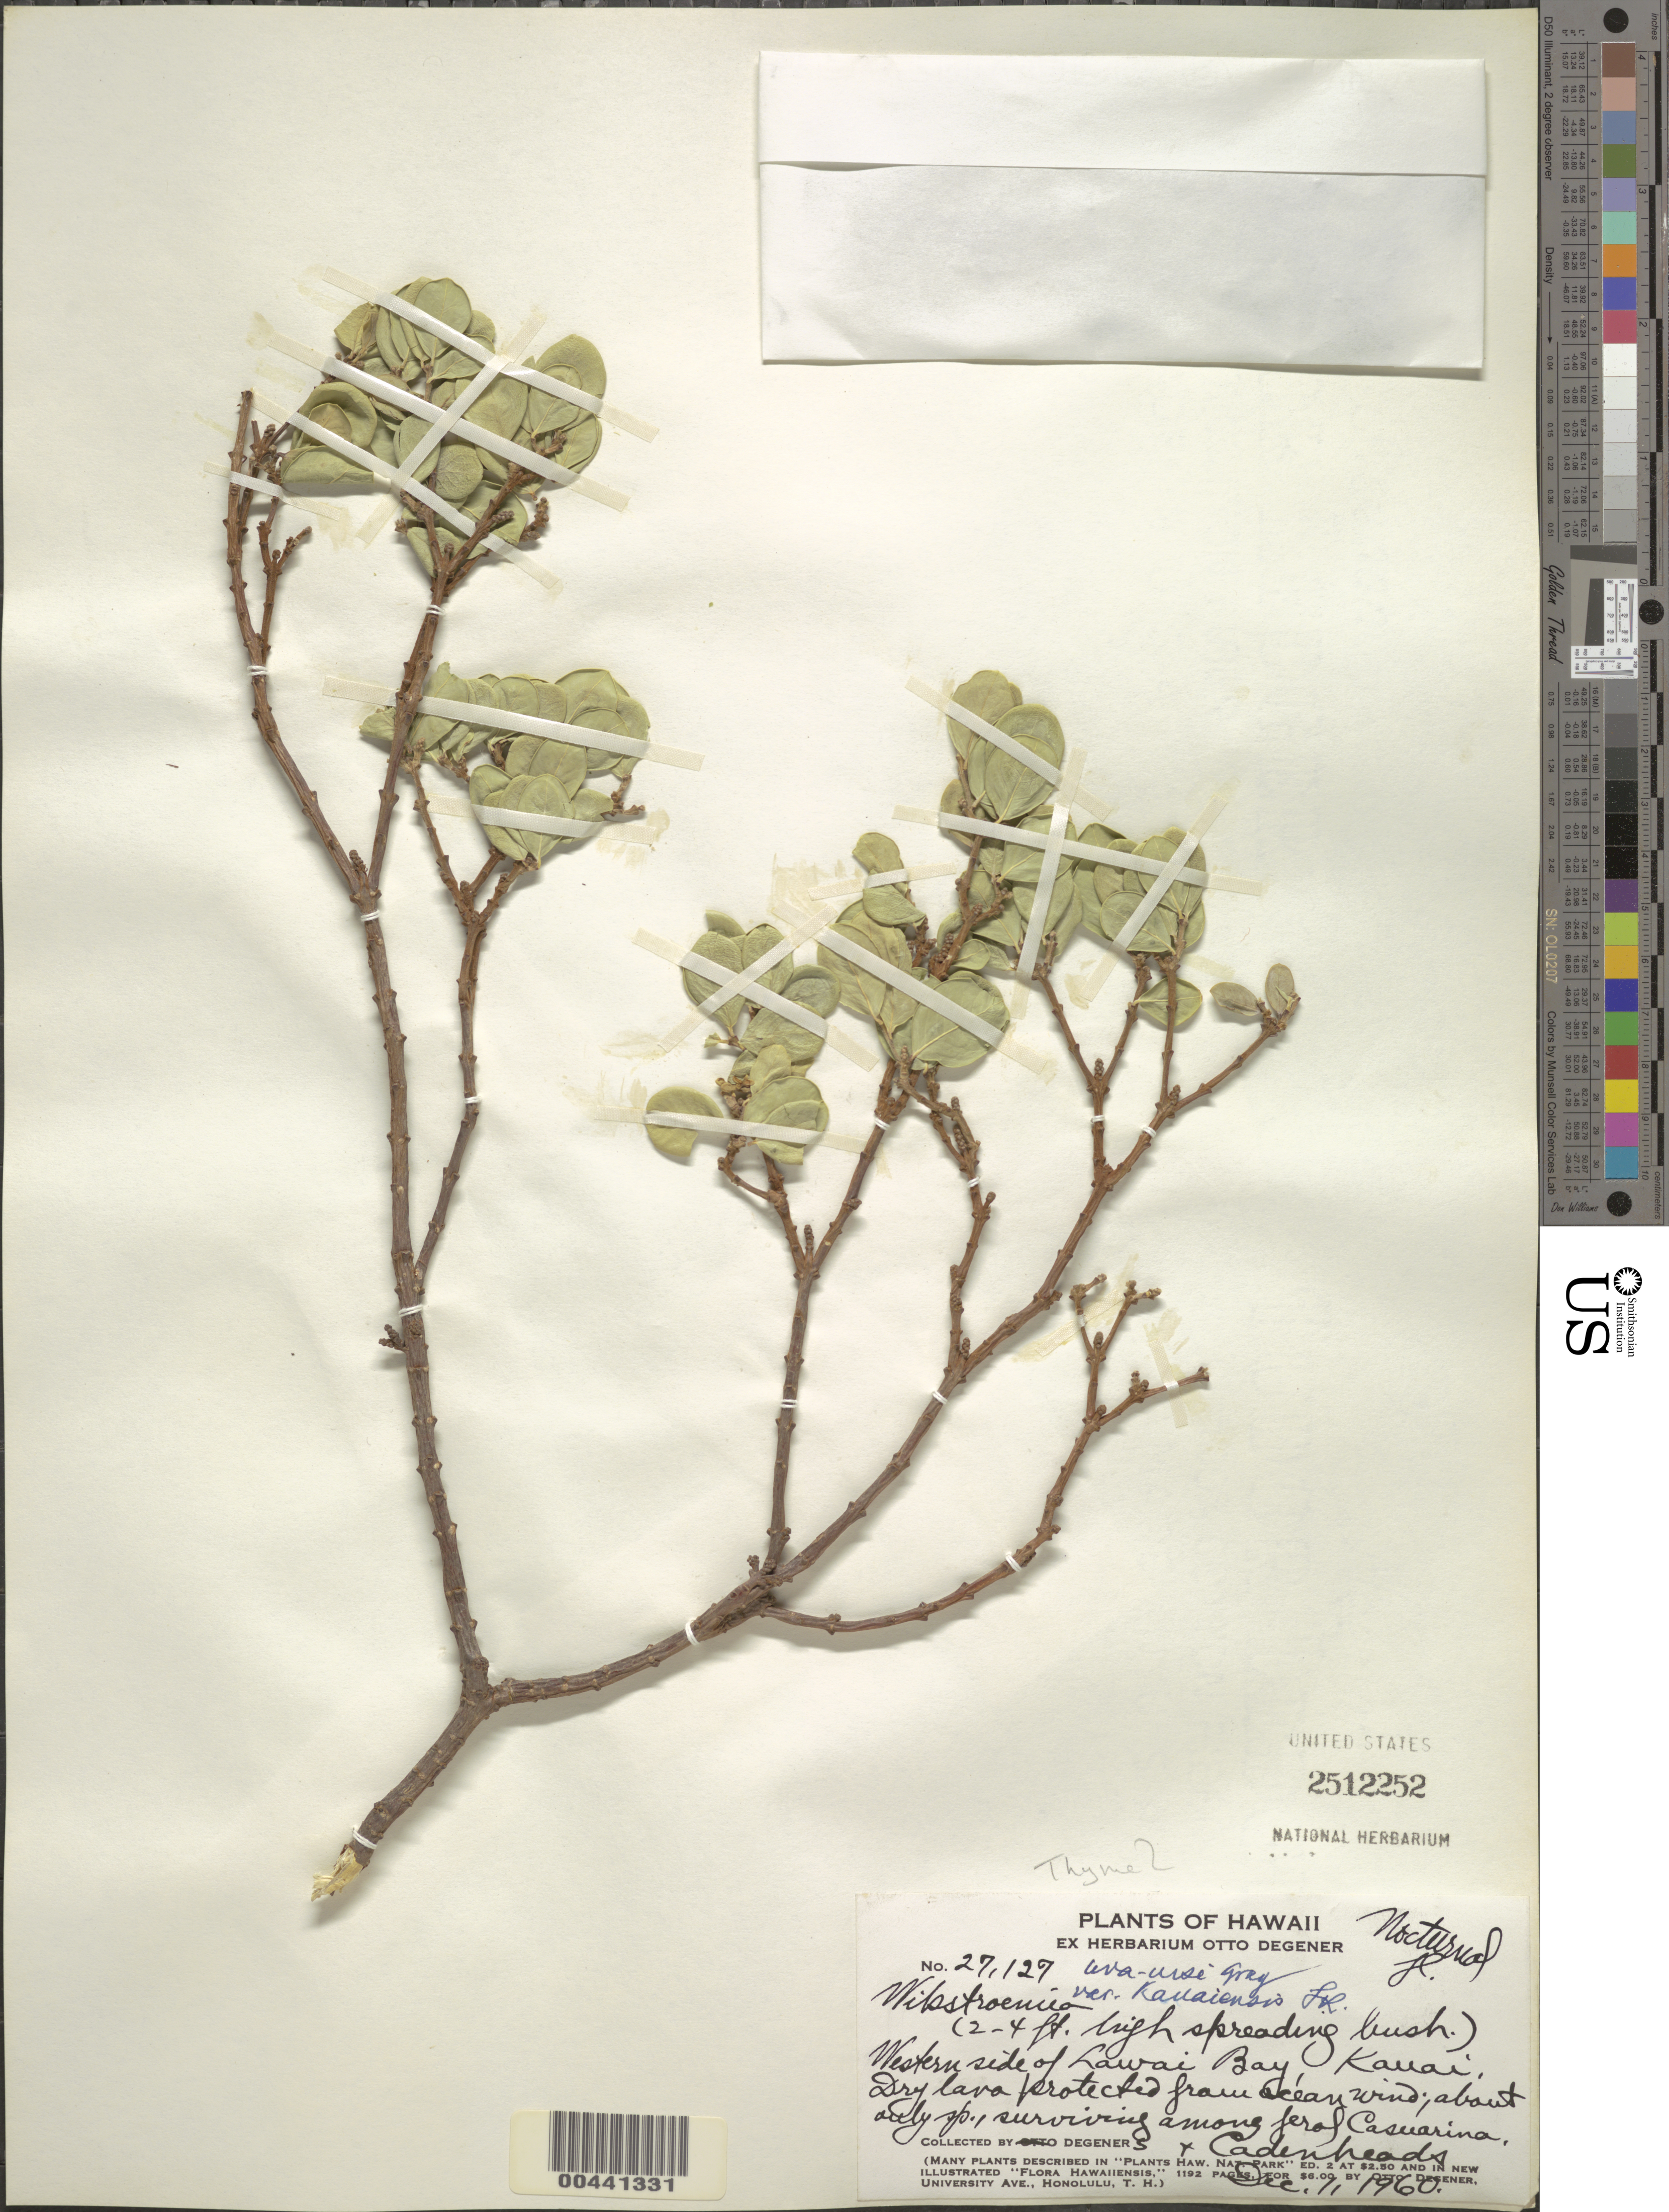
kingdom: Plantae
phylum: Tracheophyta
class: Magnoliopsida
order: Malvales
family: Thymelaeaceae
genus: Wikstroemia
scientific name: Wikstroemia uva-ursi var. kauaiensis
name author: Skottsb.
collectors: O. Degener, I. Degener & Cadenheads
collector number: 27127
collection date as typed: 1 Dec 1960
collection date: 1960-12-01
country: United States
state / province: Hawaii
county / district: Kauai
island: Kaua'i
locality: Western side of Lawai Bay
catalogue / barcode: US 2512252